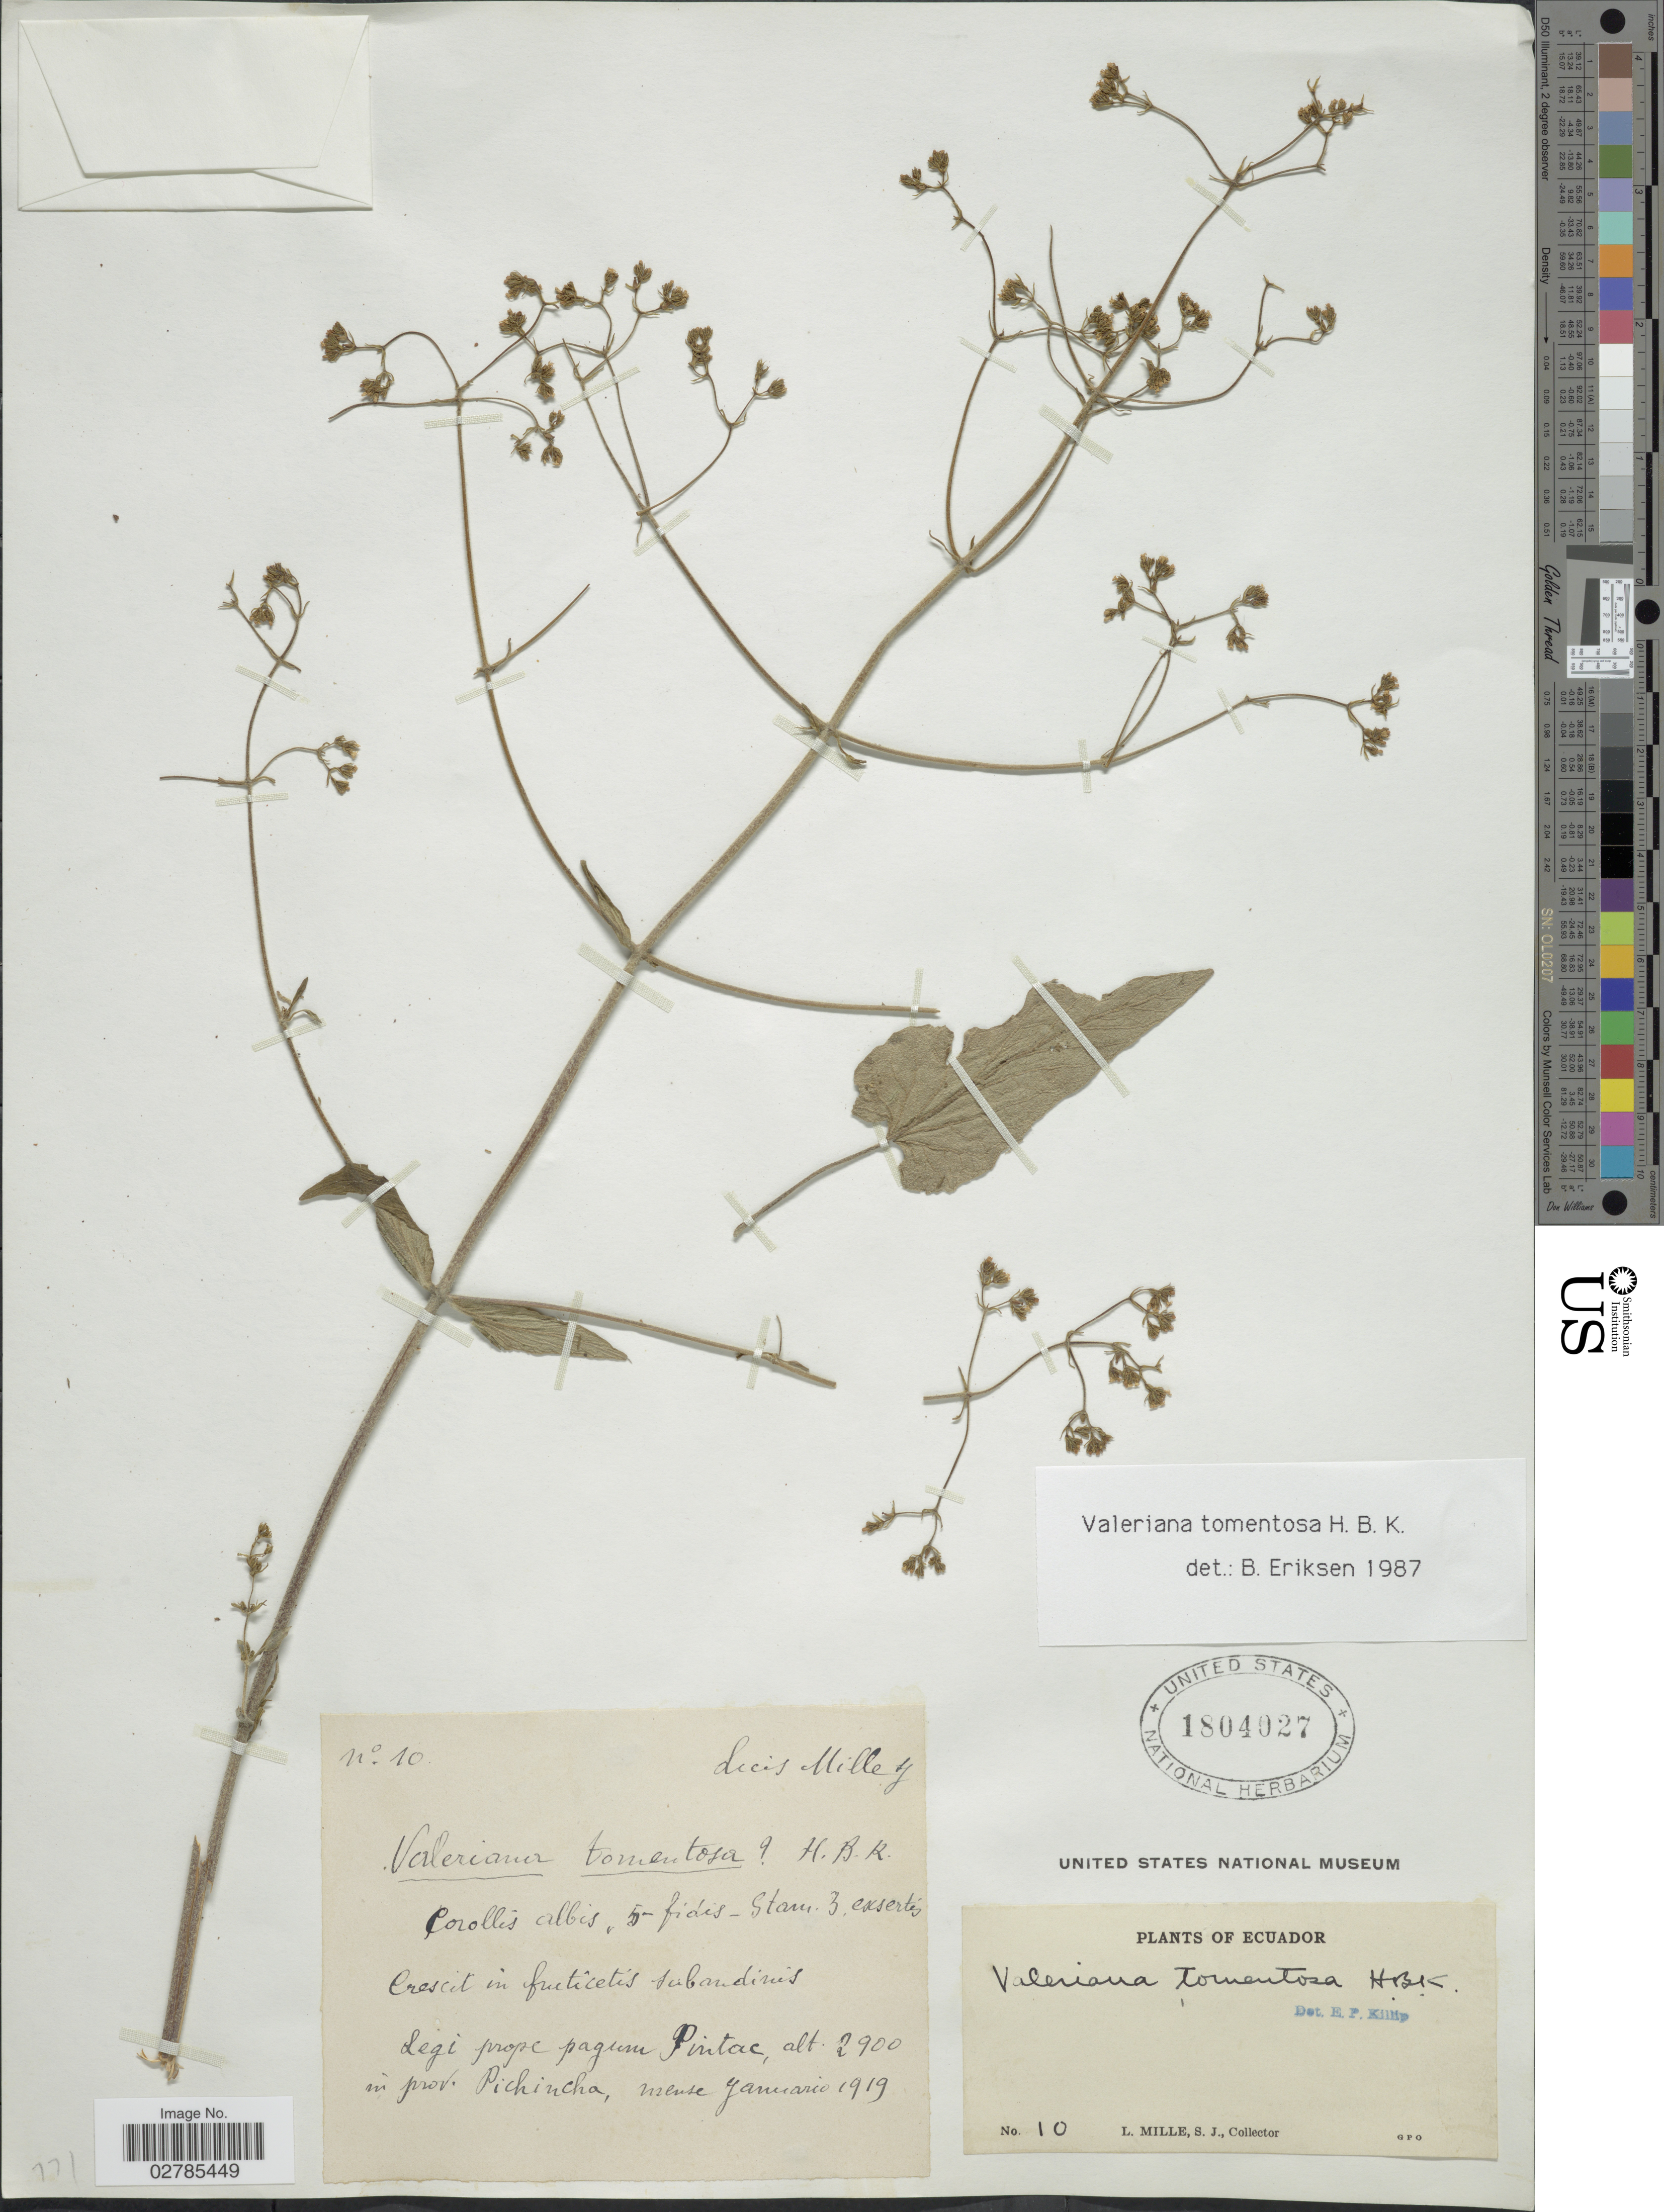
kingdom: Plantae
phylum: Tracheophyta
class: Magnoliopsida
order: Dipsacales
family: Caprifoliaceae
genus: Valeriana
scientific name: Valeriana tomentosa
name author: Kunth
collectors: L. Mille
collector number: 10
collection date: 1919-01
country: Ecuador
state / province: Pichincha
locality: Prope pagum Pintac in prov. Pichincha.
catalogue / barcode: US 1804027